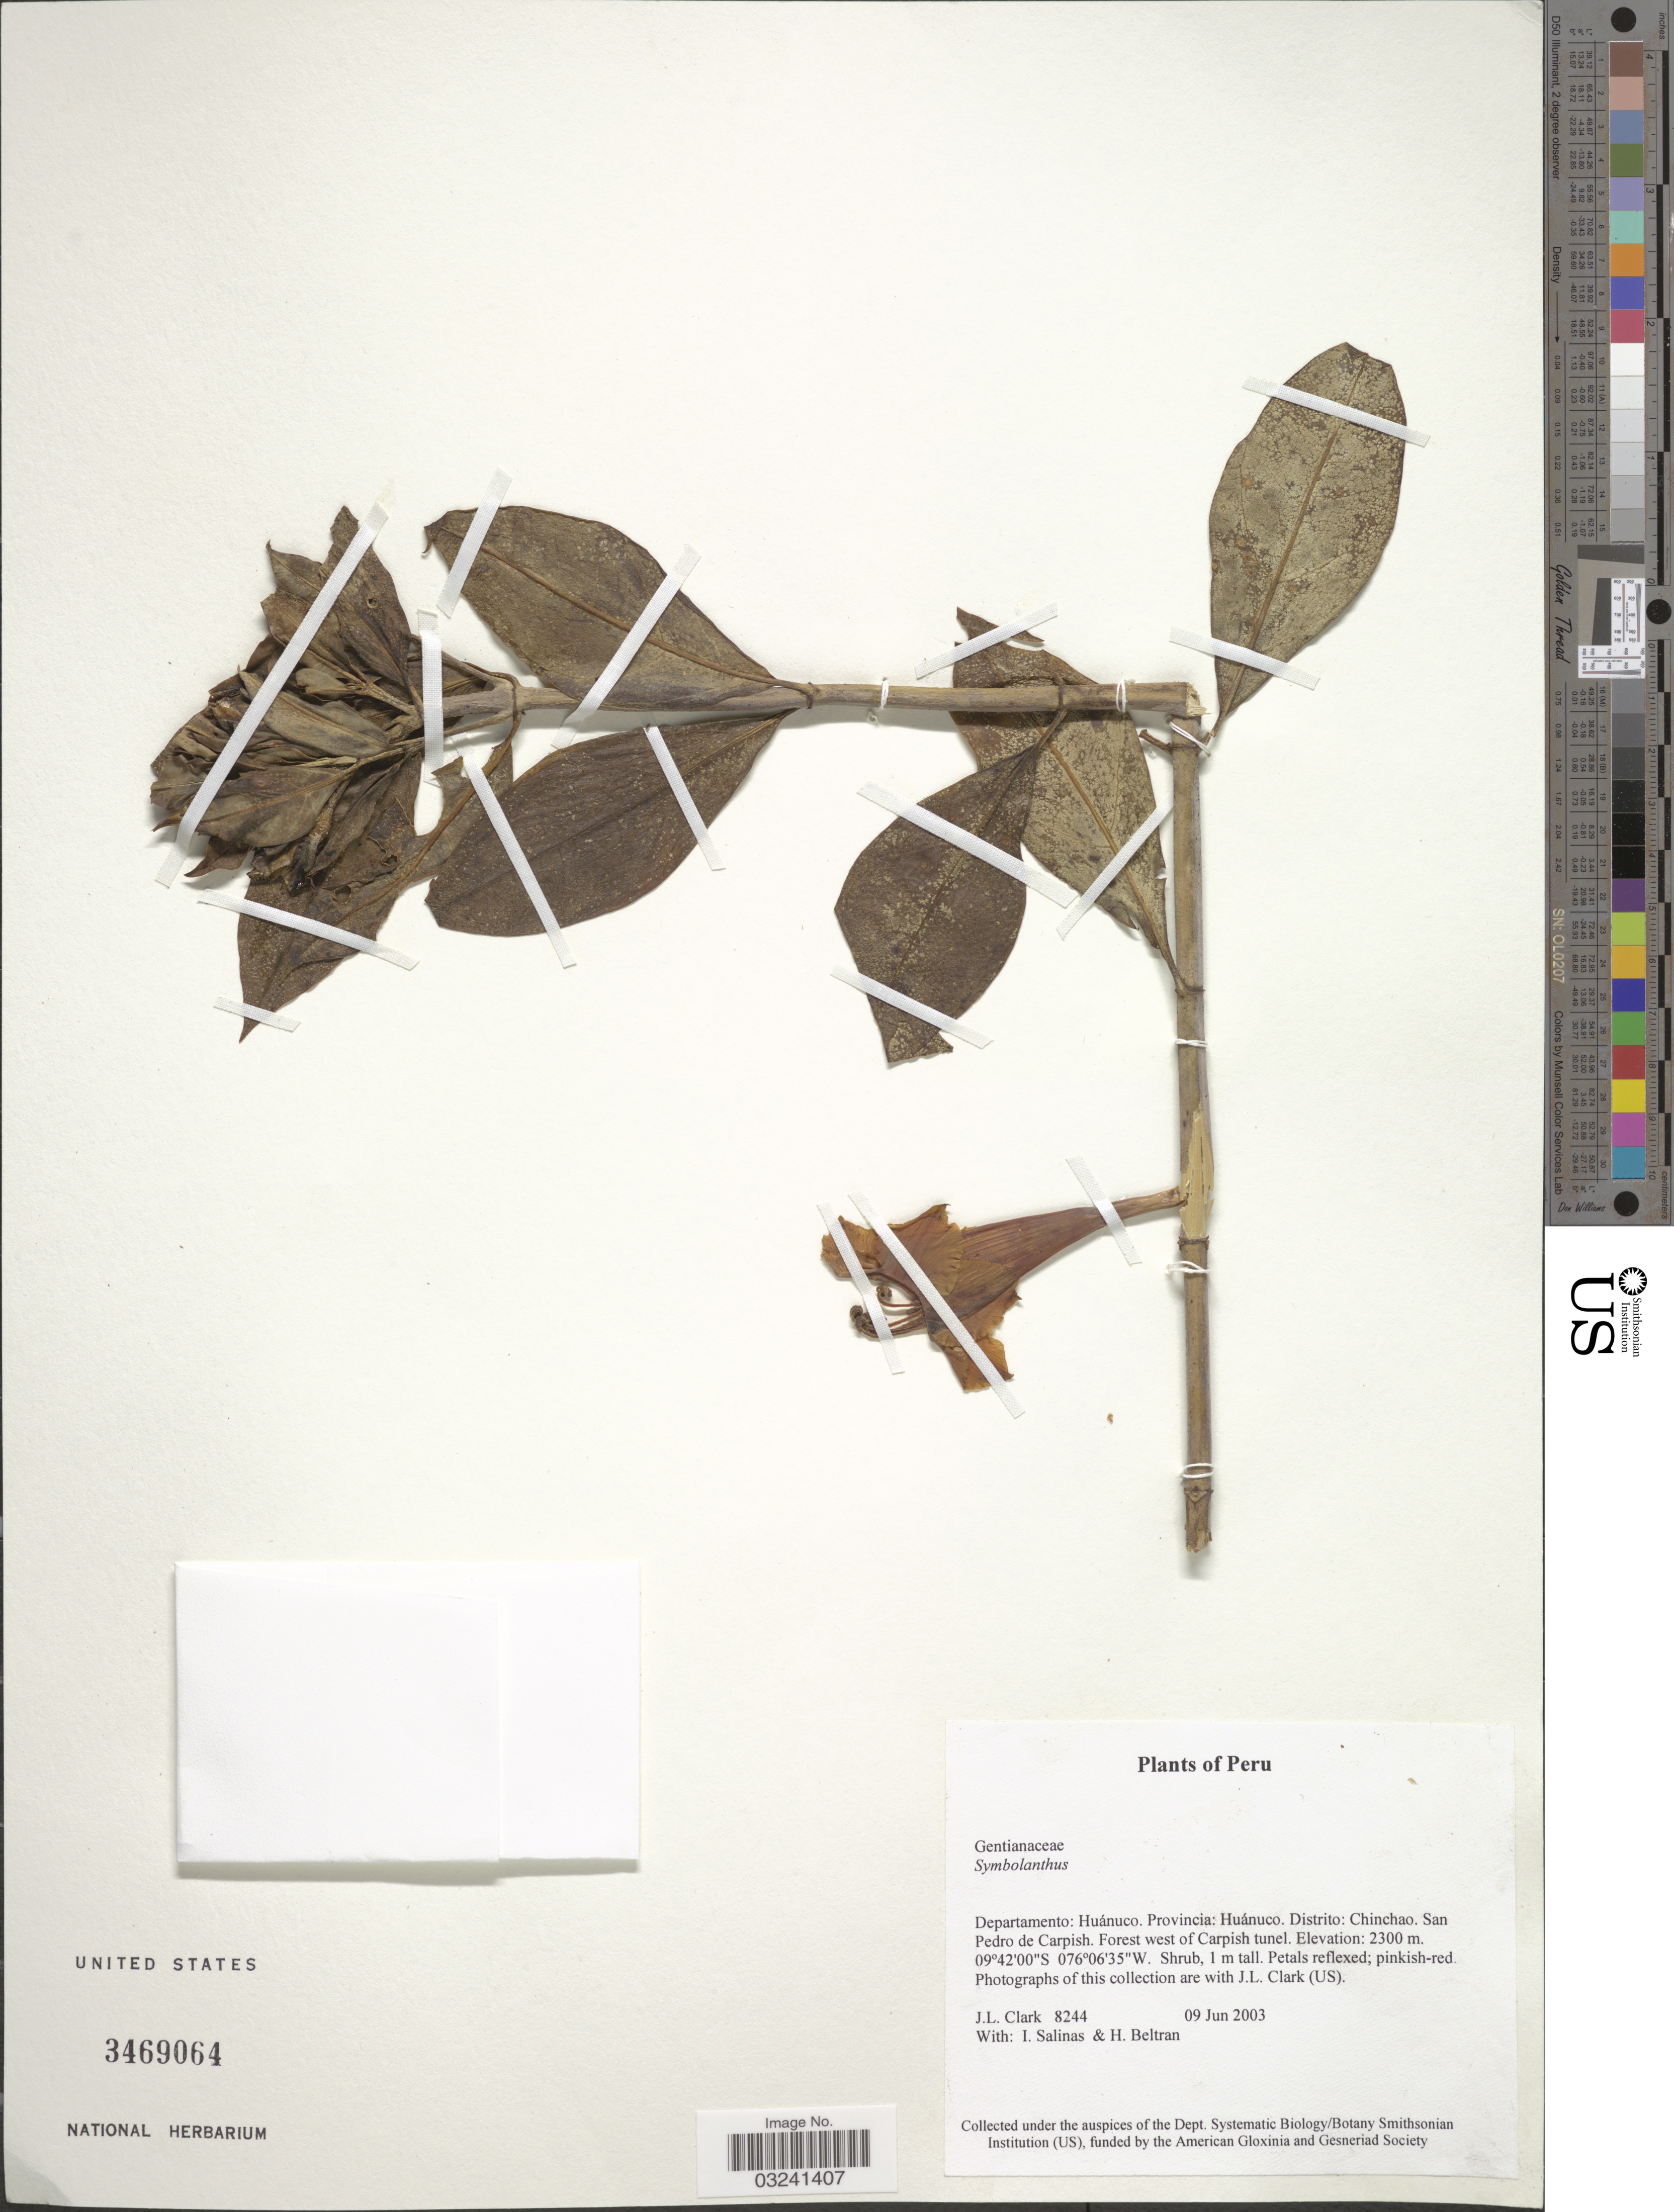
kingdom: Plantae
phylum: Tracheophyta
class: Magnoliopsida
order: Gentianales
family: Gentianaceae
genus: Symbolanthus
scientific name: Symbolanthus calygonus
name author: (Ruiz & Pav.) Griseb. ex Gilg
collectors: J. L. Clark, I. Salinas & H. Beltran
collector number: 8244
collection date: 2003-06-09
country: Peru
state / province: Huánuco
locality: Departamento: Huánuco. Provincia: Huánuco. Distrito: Chinchao. San Pedro de Carpish. Forest west of Carpish tunel.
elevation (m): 2300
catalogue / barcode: US 3469064